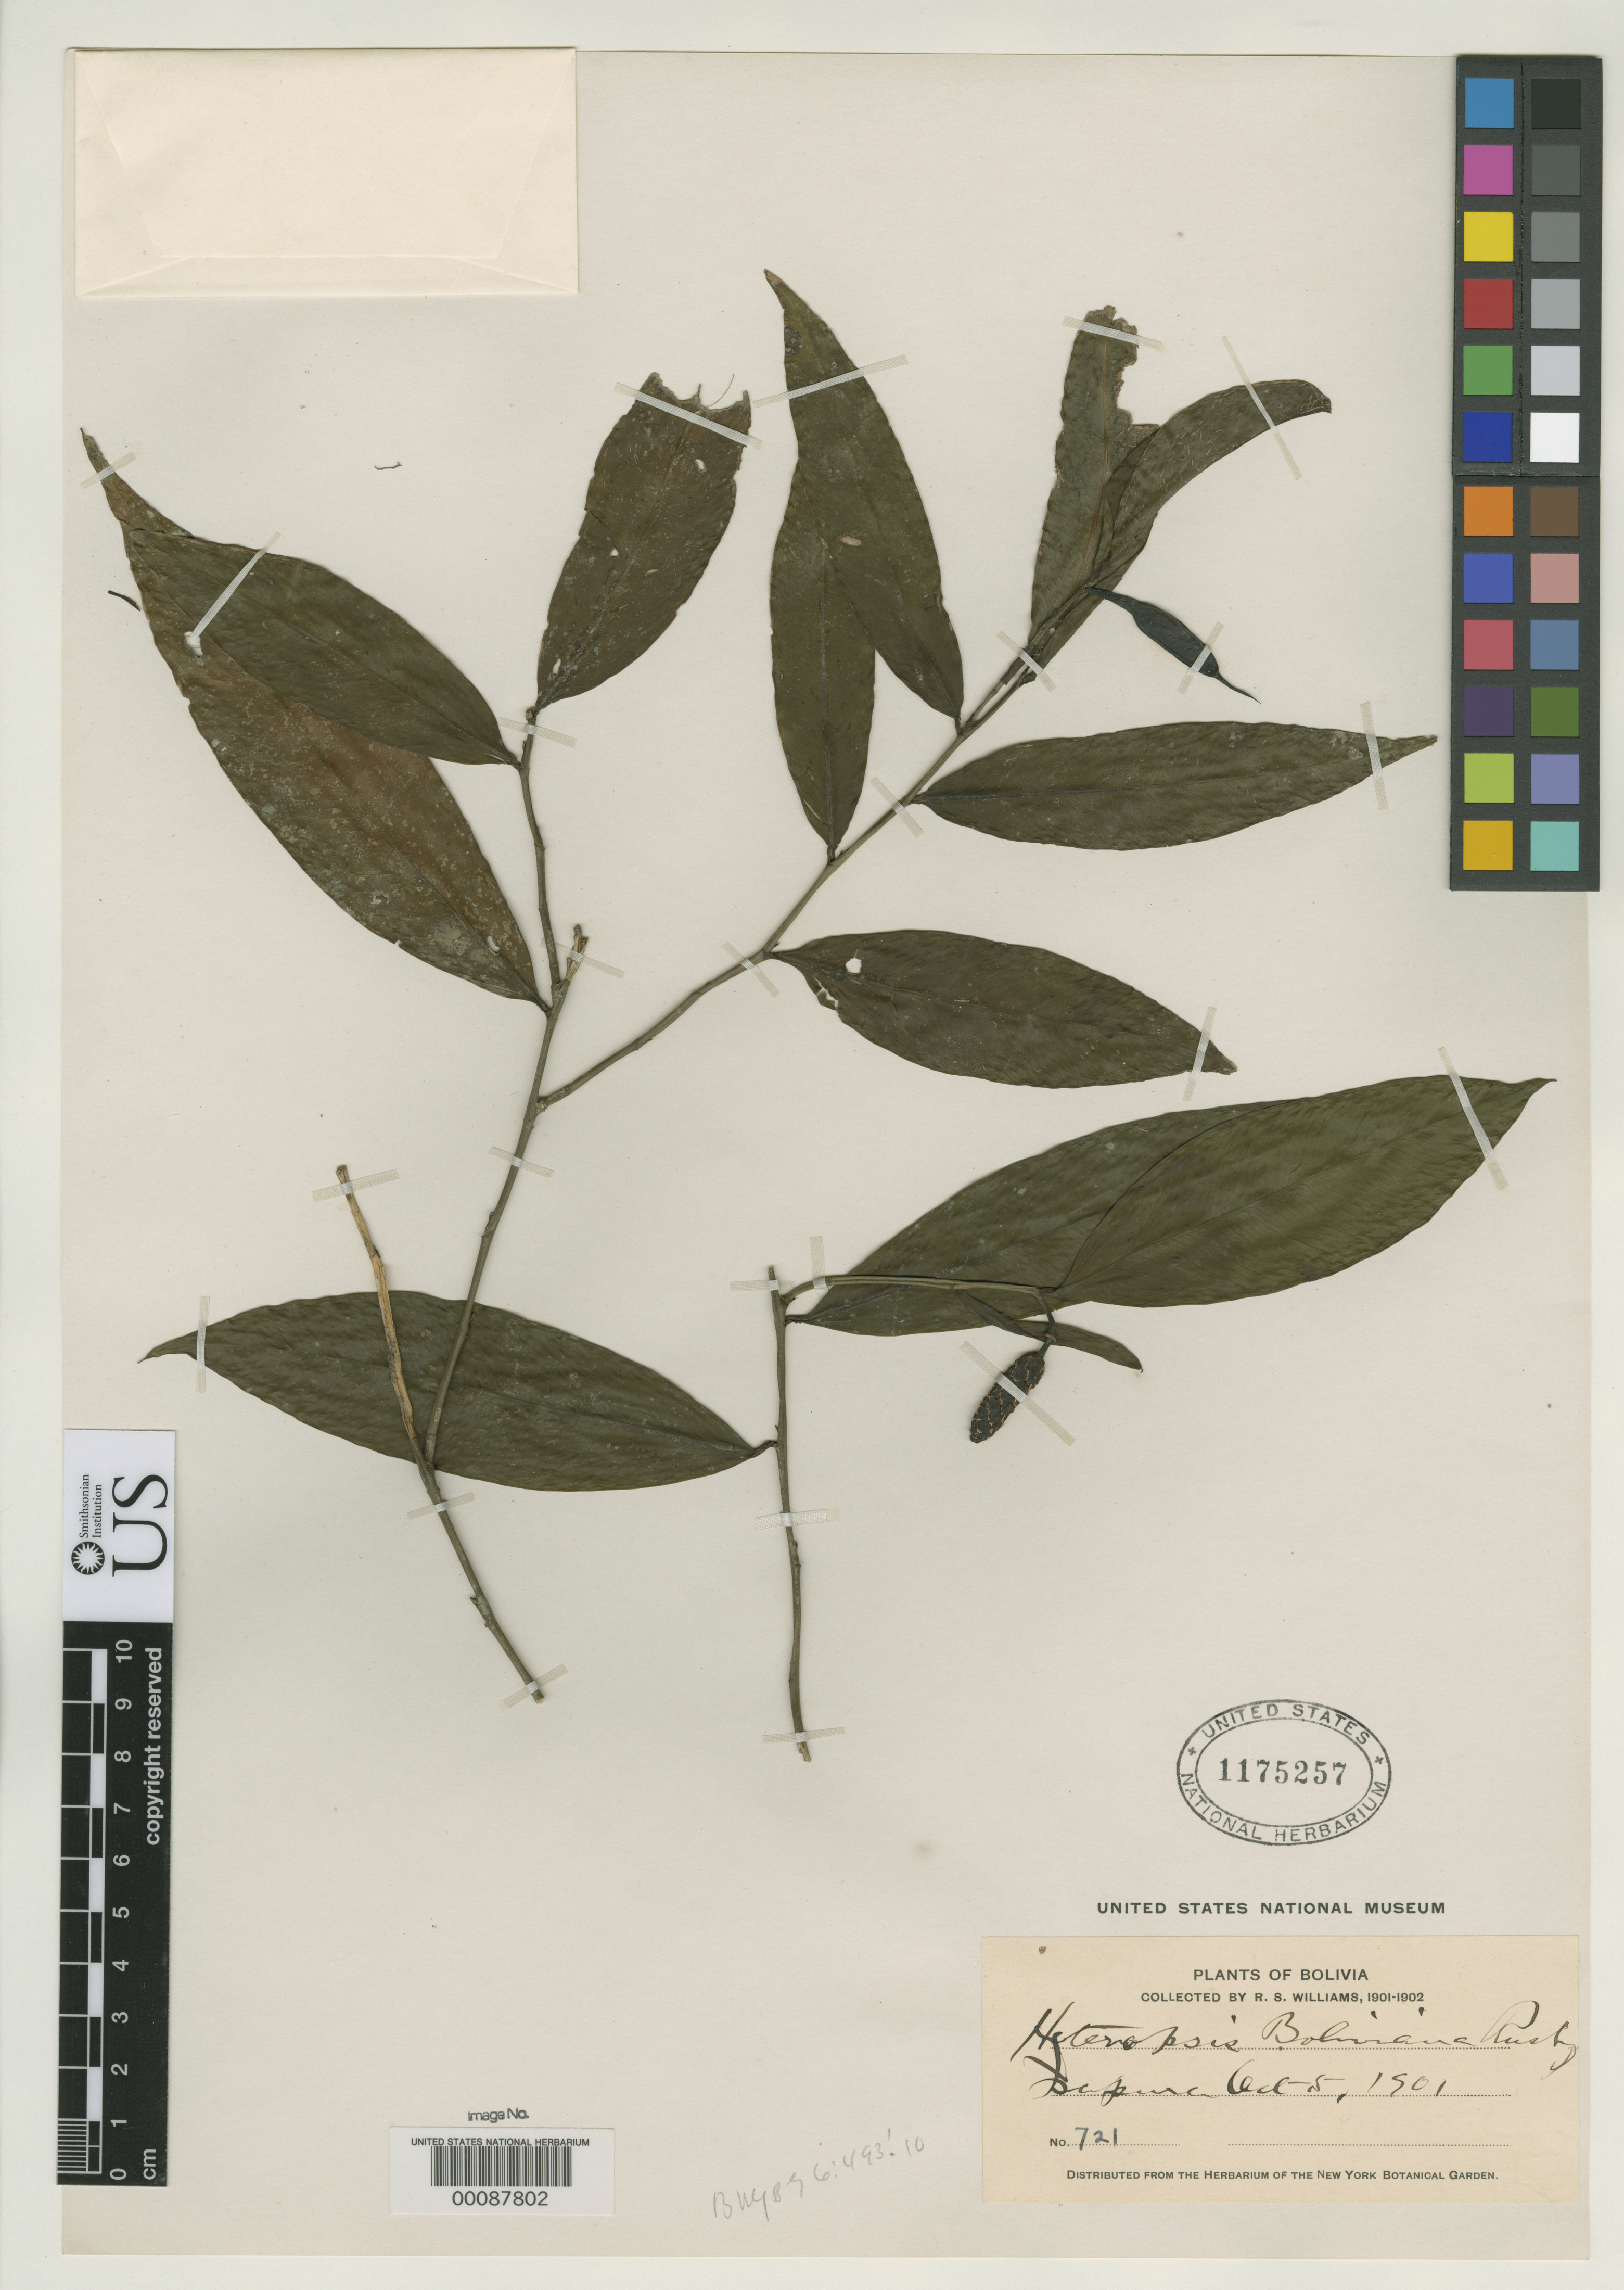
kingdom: Plantae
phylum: Tracheophyta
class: Liliopsida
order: Alismatales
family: Araceae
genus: Heteropsis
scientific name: Heteropsis boliviana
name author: Rusby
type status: Isotype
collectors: R. S. Williams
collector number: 721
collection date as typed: Oct. 5, 1901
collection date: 1901-10-05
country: Bolivia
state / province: La Páz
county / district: Larecaja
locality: Isupuri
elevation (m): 457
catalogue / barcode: US 1175257